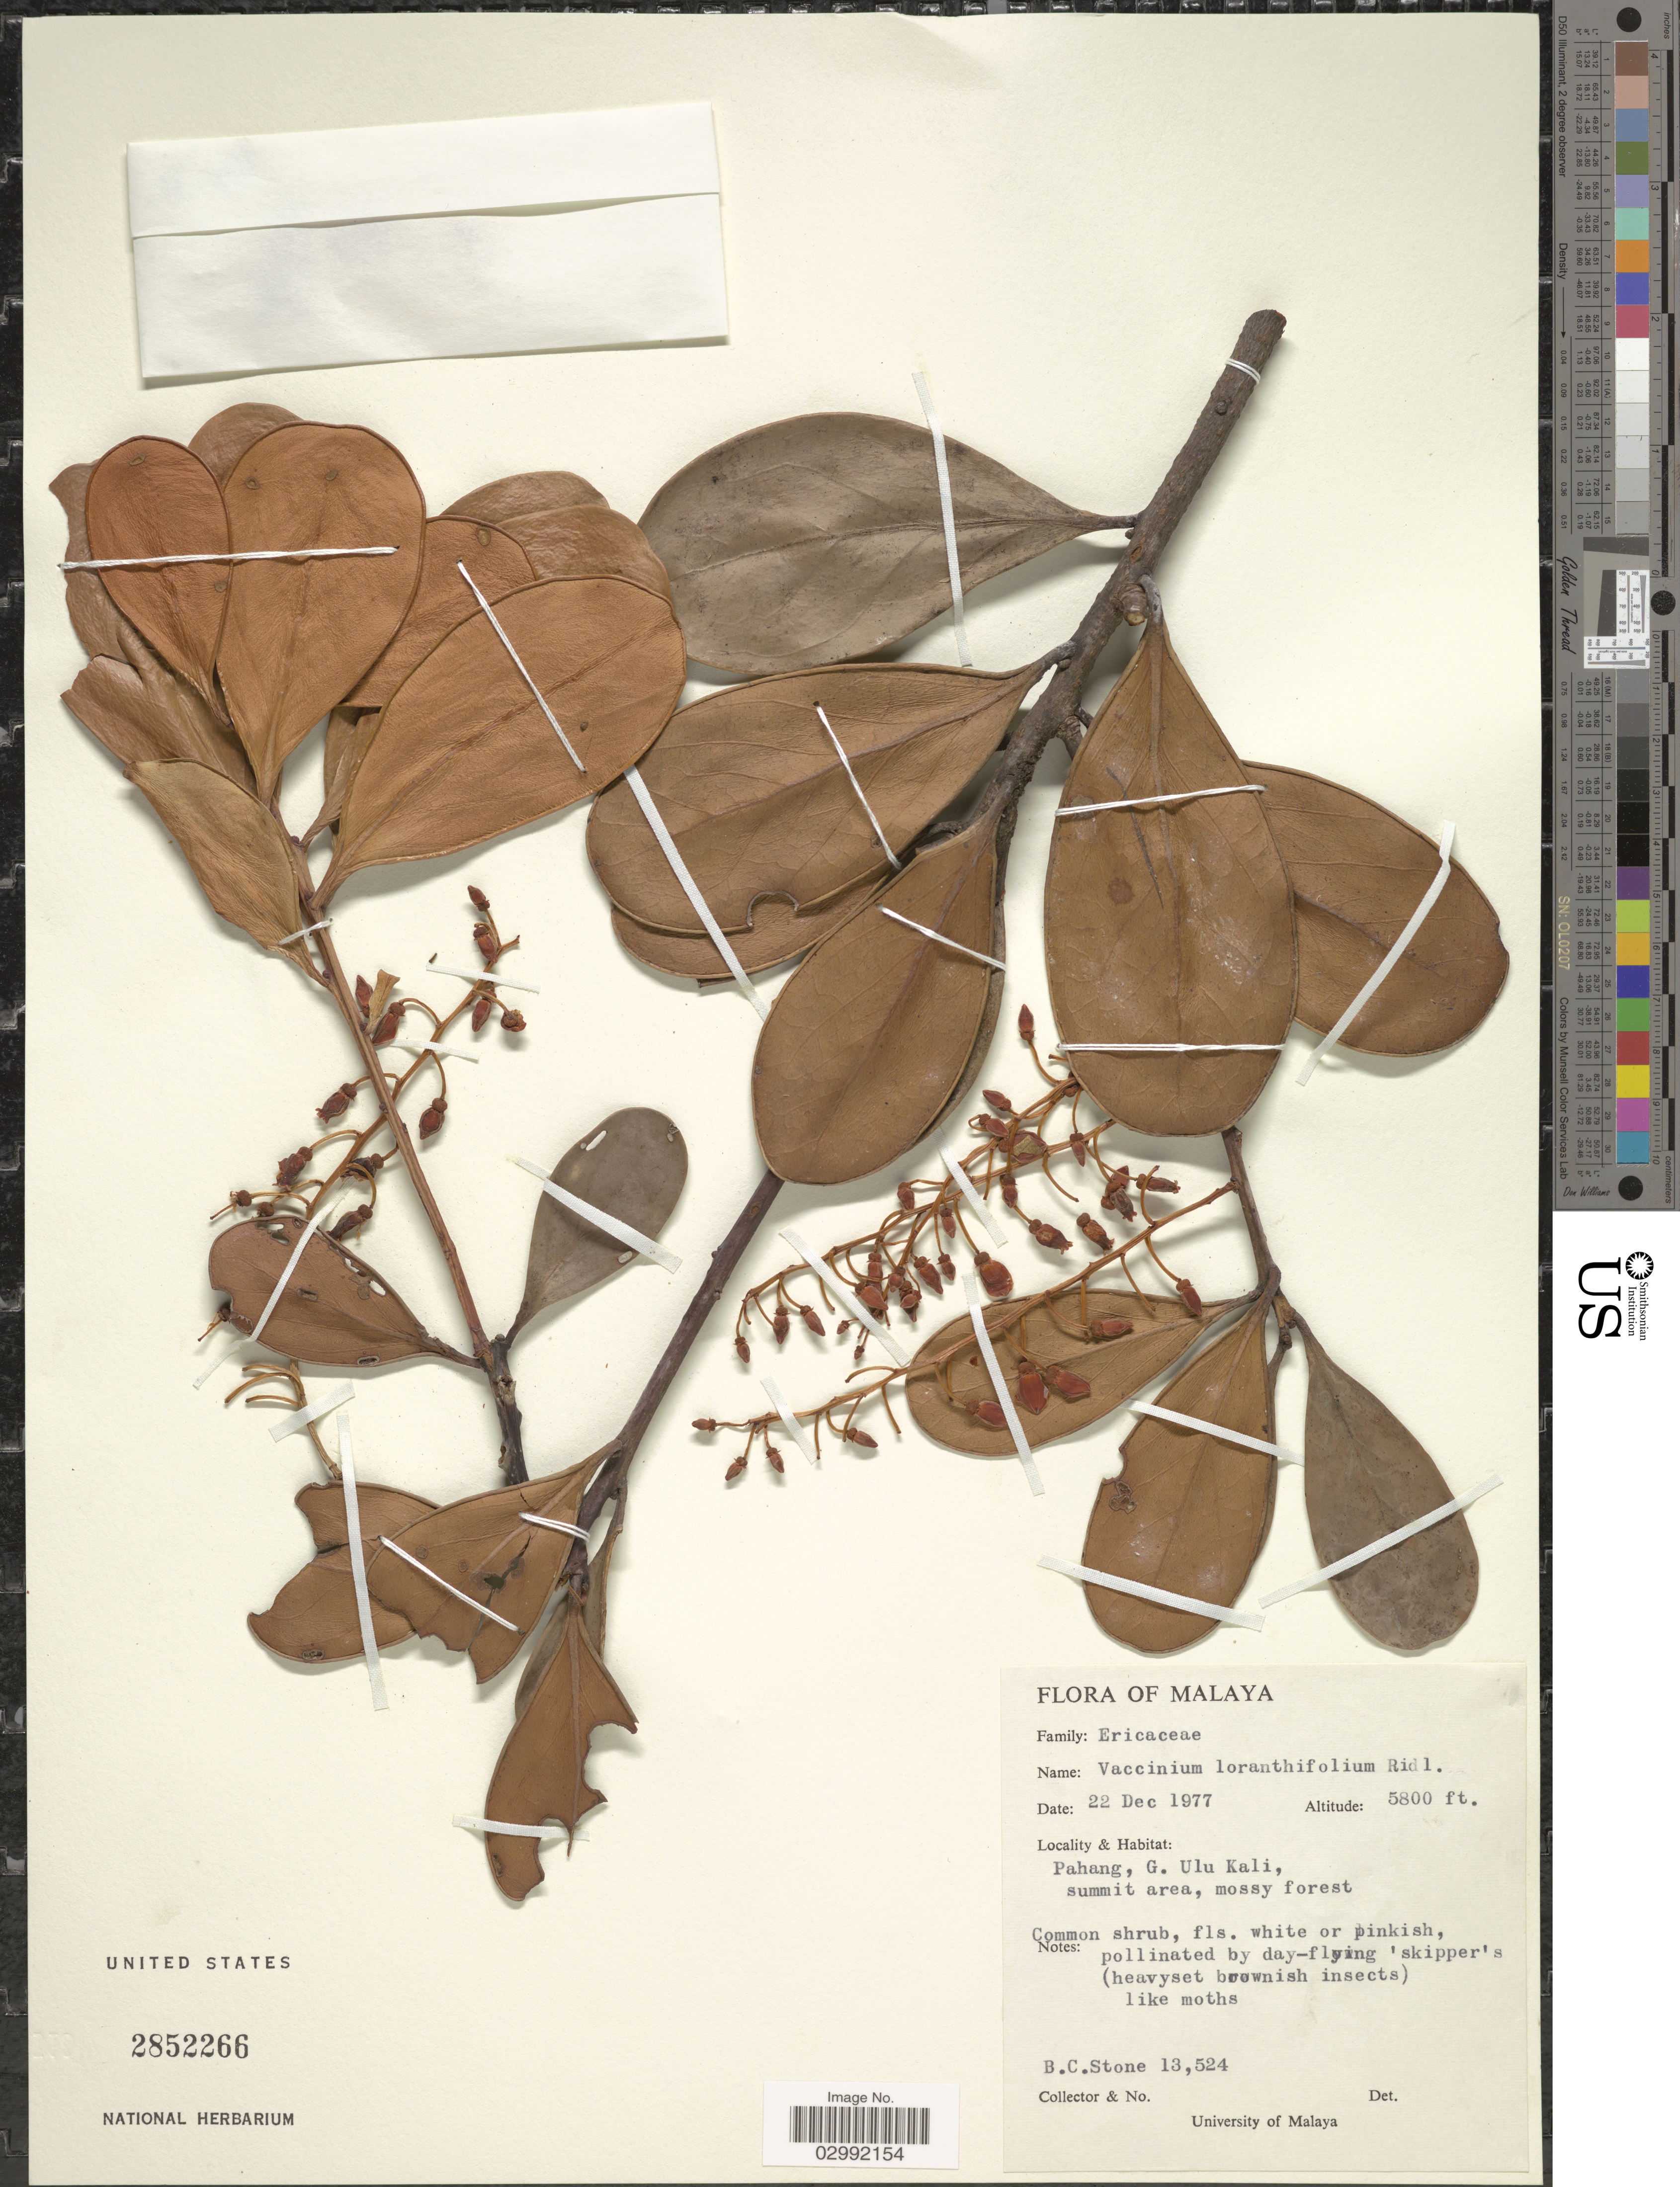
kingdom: Plantae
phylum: Tracheophyta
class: Magnoliopsida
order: Ericales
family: Ericaceae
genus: Vaccinium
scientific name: Vaccinium loranthifolium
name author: Ridl.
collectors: B. C. Stone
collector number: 13524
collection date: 1977-12-22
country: Malaysia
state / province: Pahang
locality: Malaya, Pahang, G. Ulu Kali.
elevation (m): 1768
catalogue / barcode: US 2852266